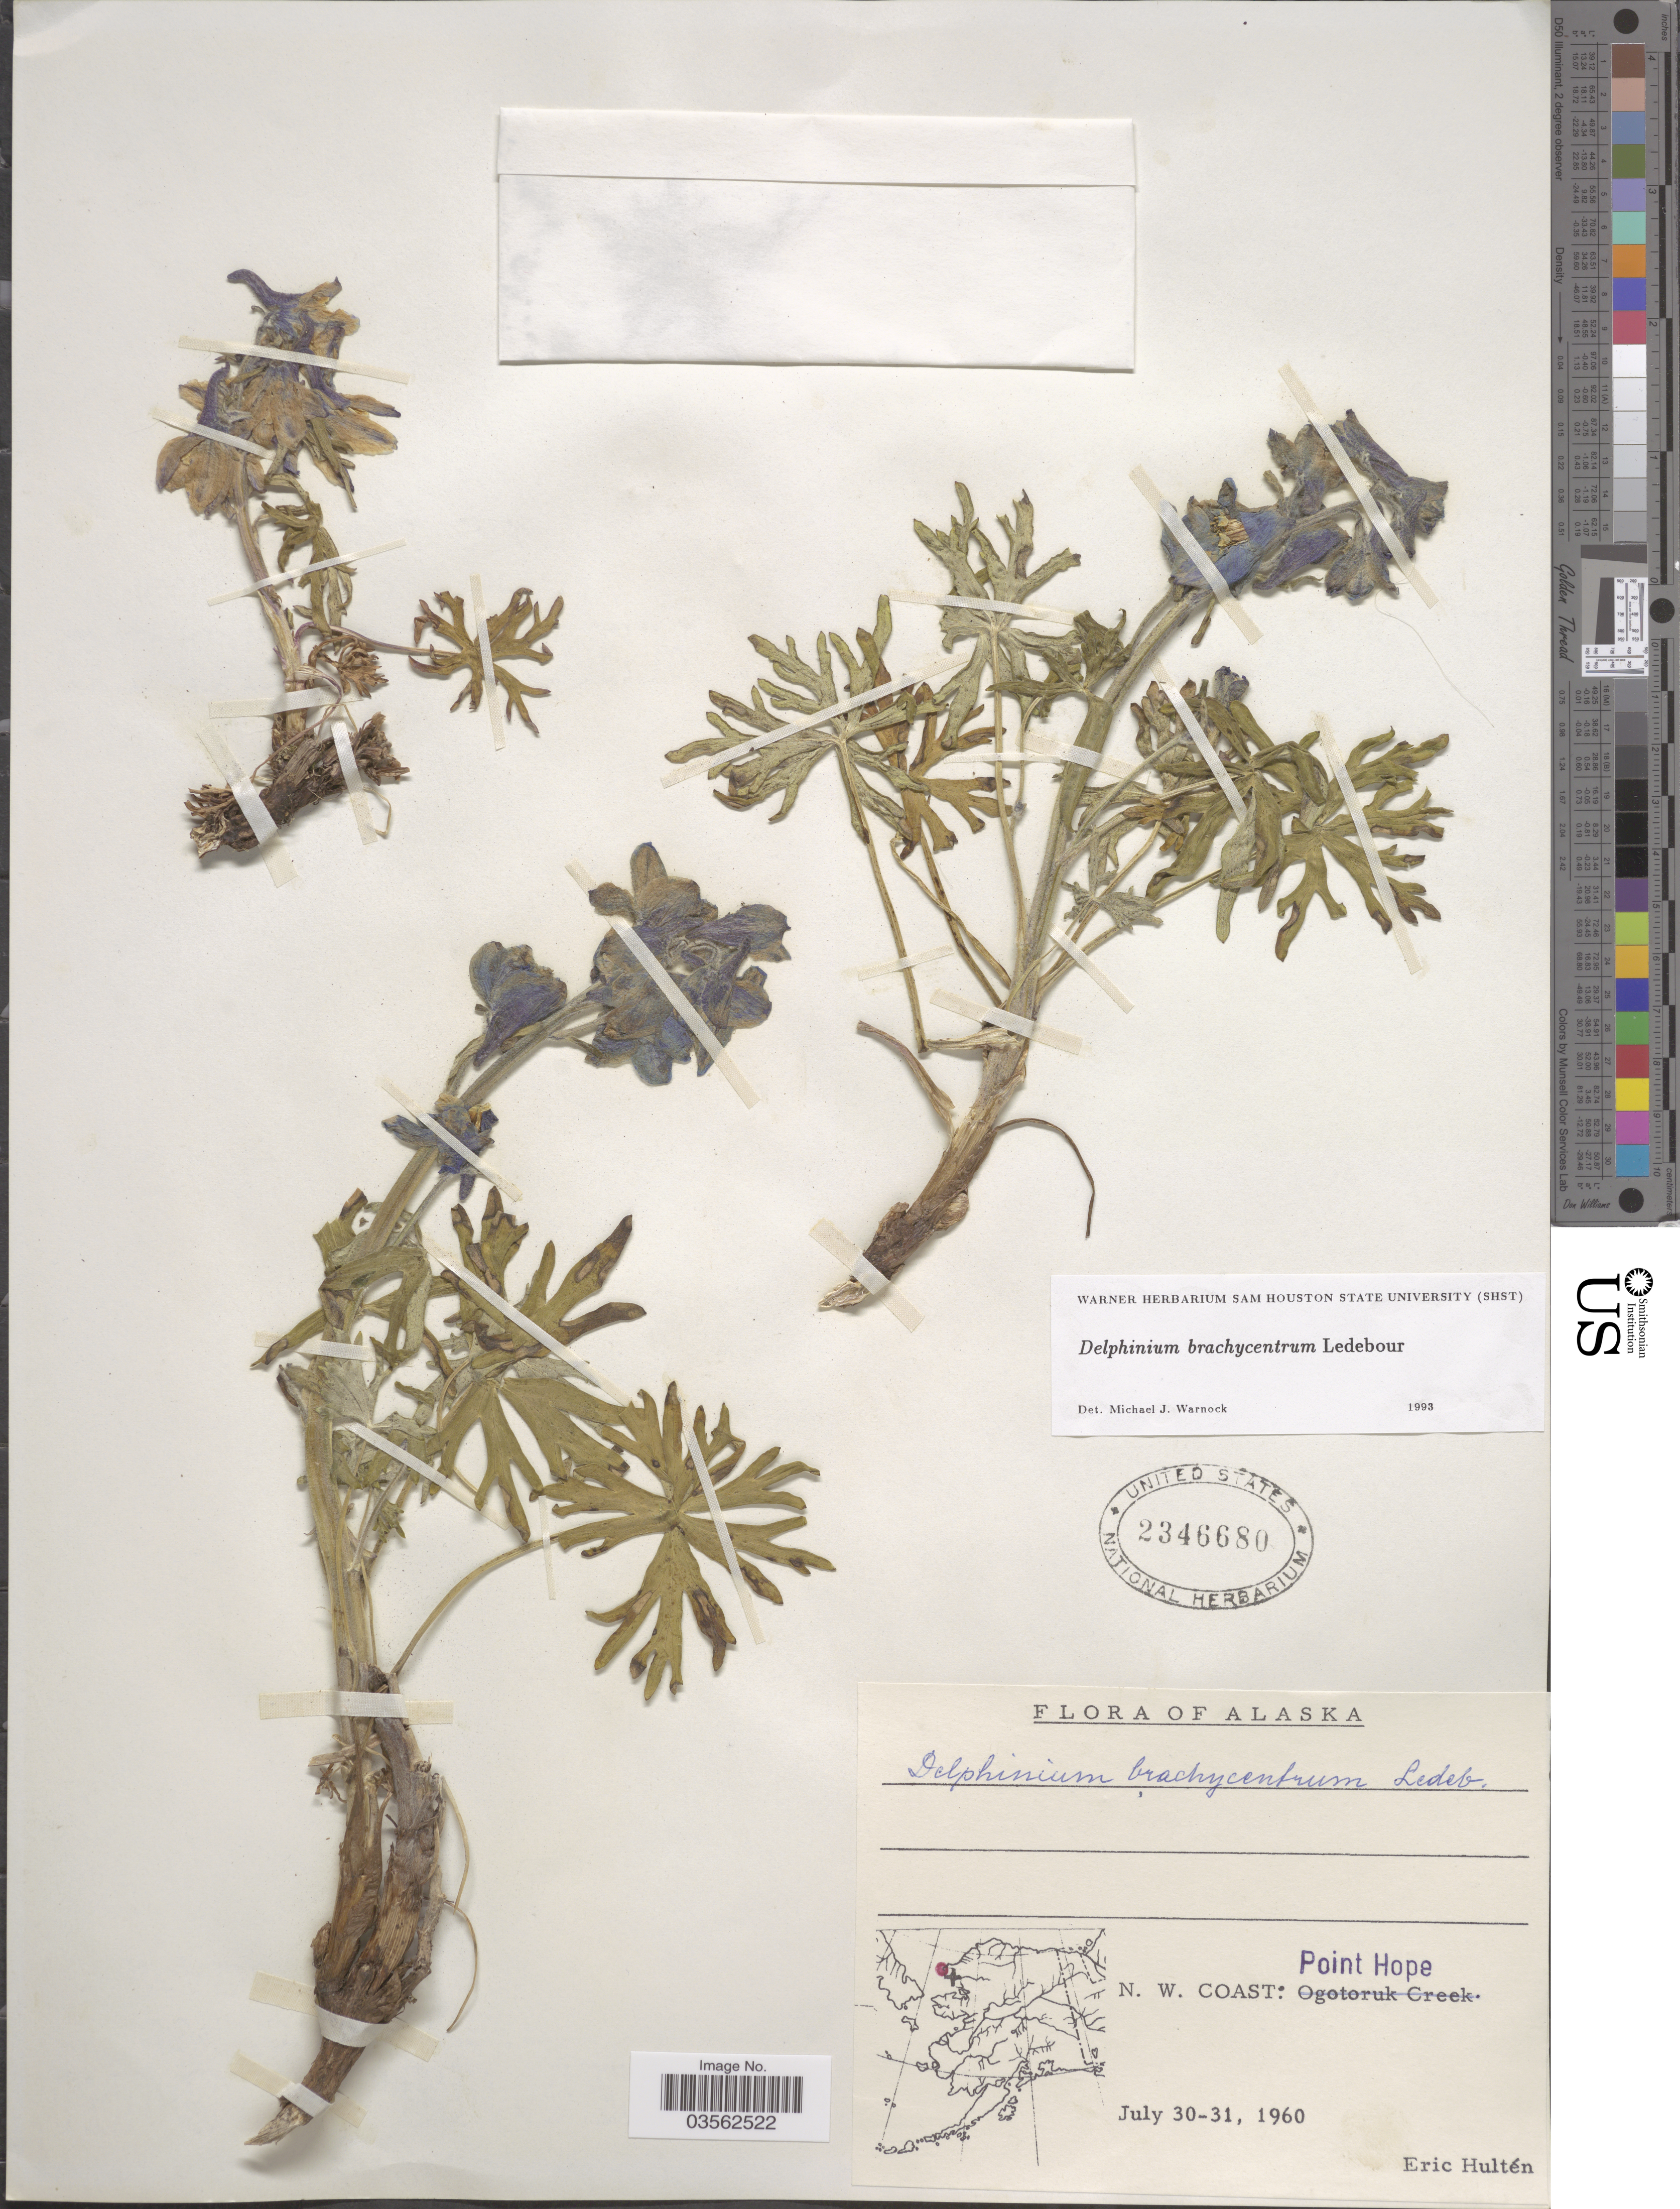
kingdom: Plantae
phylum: Tracheophyta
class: Magnoliopsida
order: Ranunculales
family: Ranunculaceae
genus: Delphinium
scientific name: Delphinium brachycentrum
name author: Ledeb.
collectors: E. G. Hultén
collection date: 1960-07-30/1960-07-31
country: United States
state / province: Alaska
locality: N. W. Coast: Point Hope.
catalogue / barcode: US 2346680